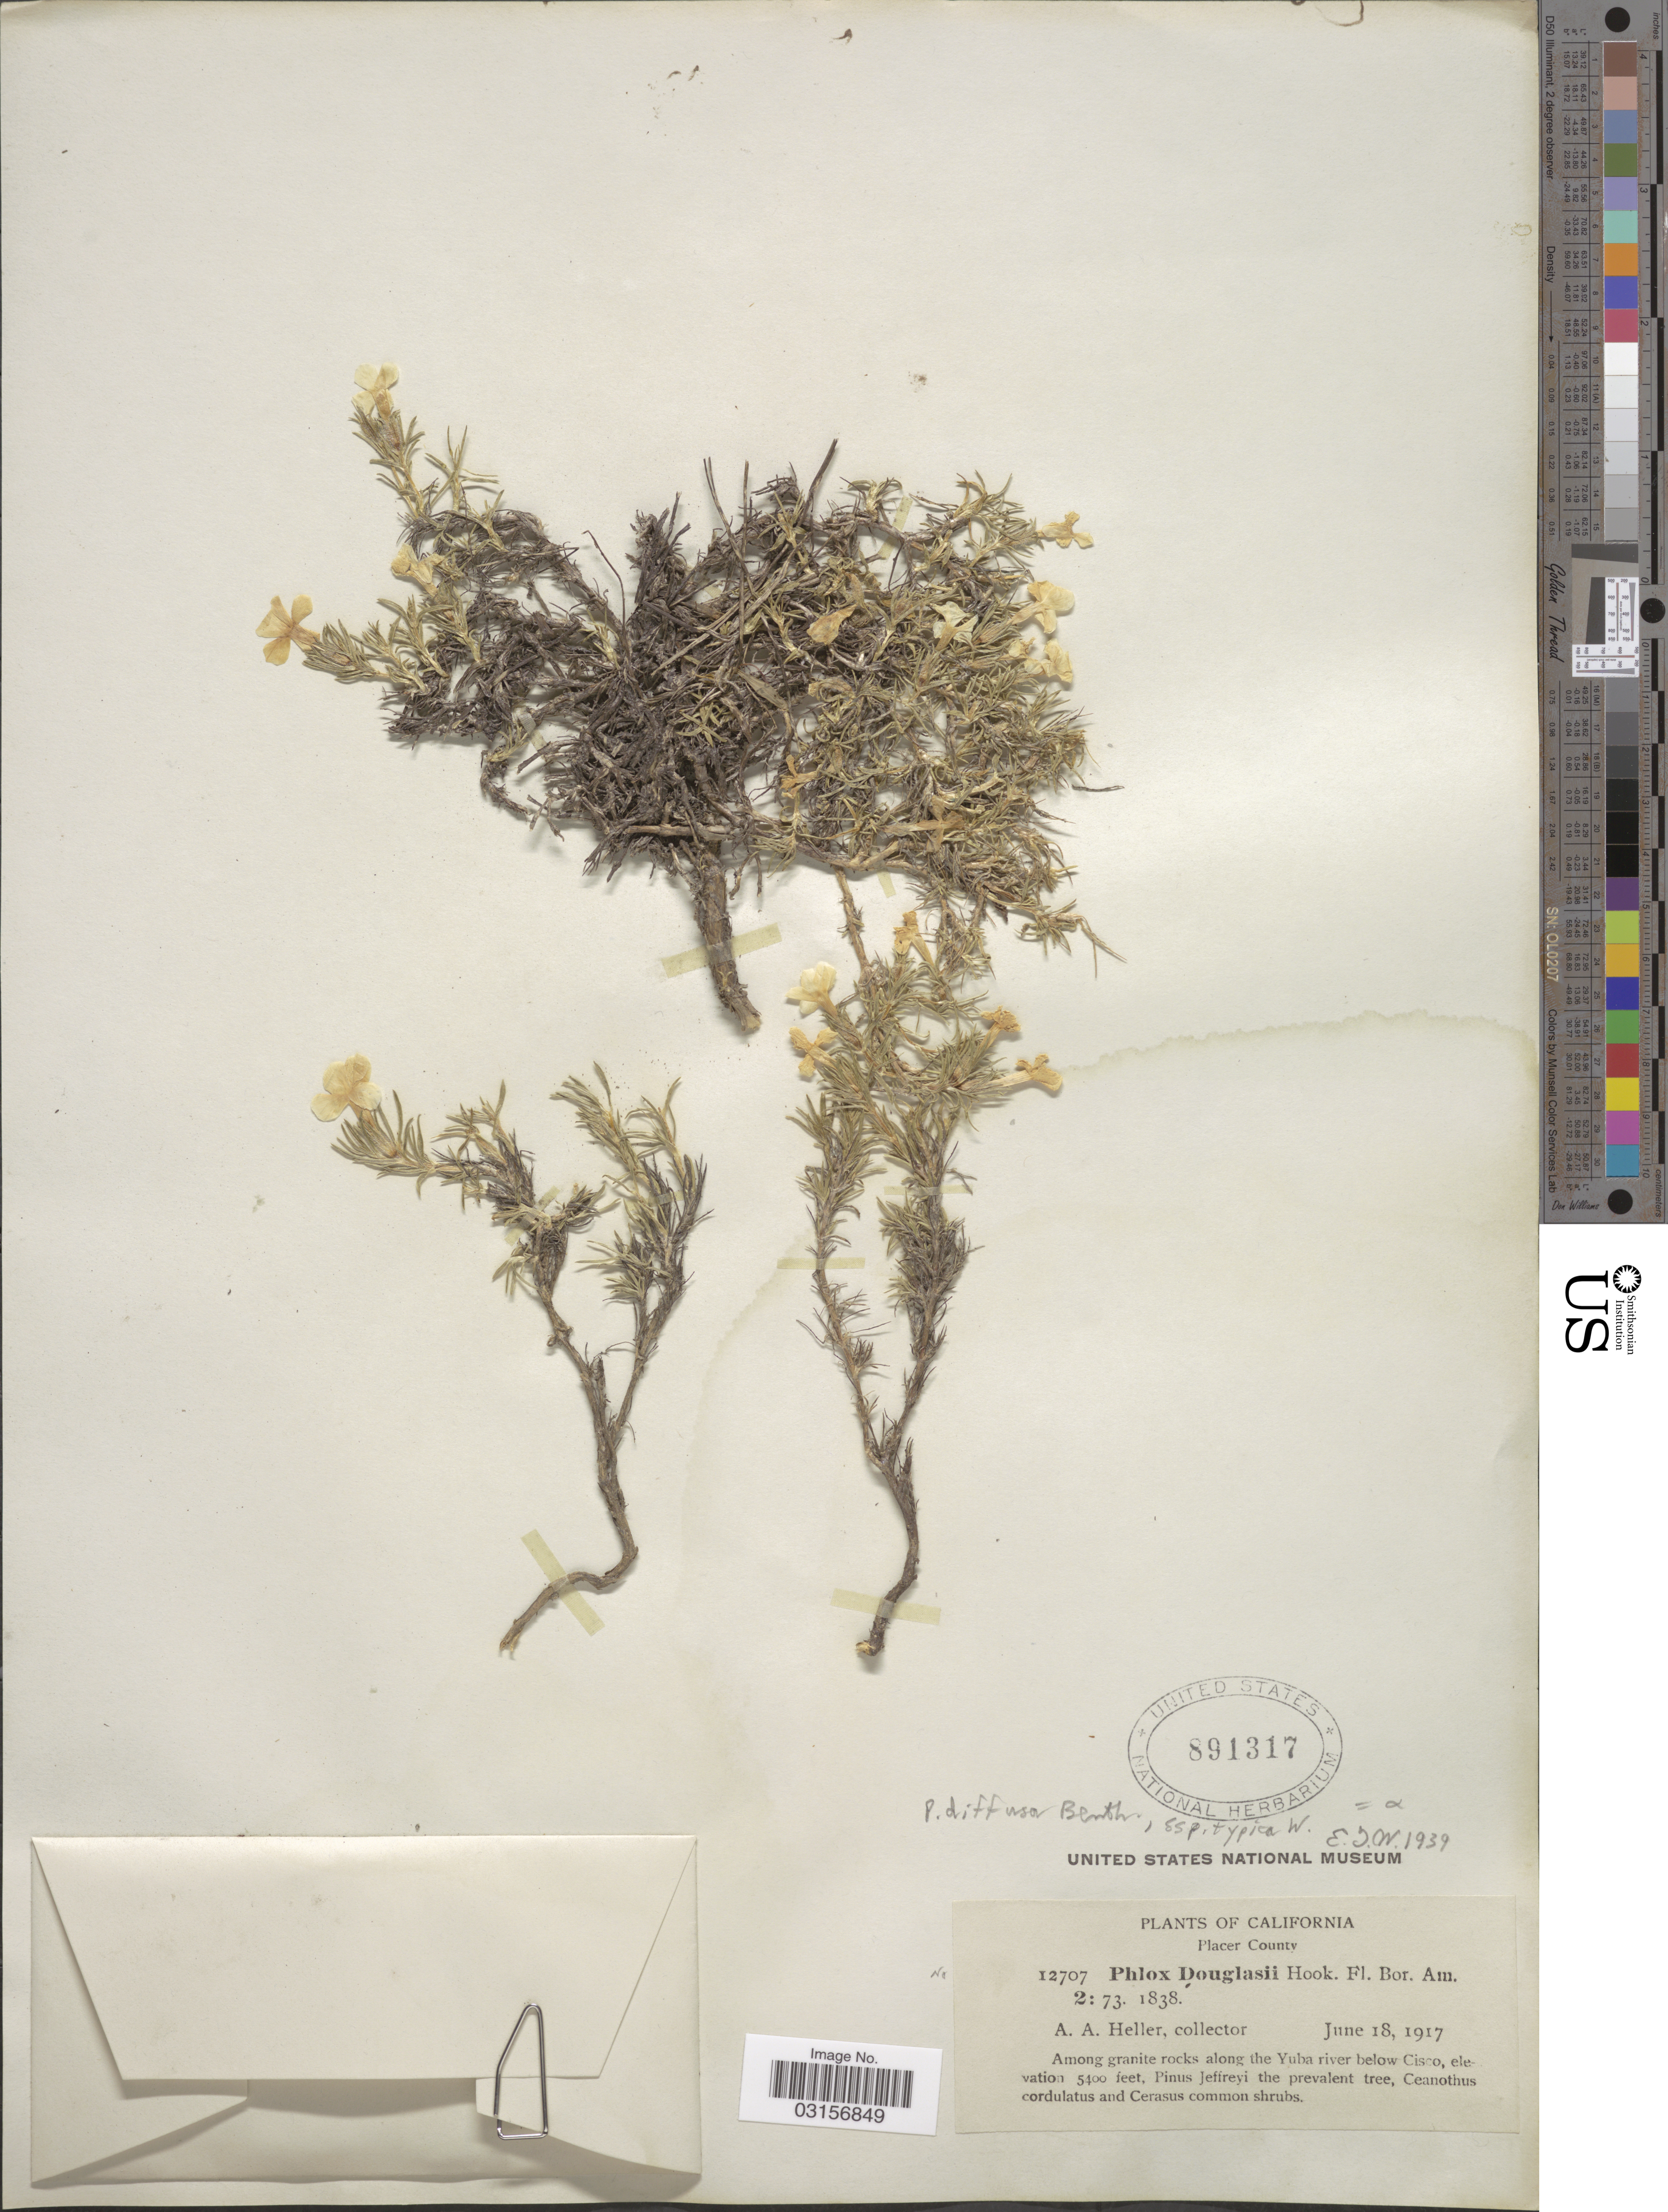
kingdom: Plantae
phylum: Tracheophyta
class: Magnoliopsida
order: Ericales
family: Polemoniaceae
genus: Phlox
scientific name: Phlox diffusa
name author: Benth.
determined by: Mayfield, M. H.; Ferguson, C. J.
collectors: A. A. Heller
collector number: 12707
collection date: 1917-06-18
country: United States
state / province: California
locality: Among granite rocks along the Yuba river below Cisco.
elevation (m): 1646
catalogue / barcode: US 891317